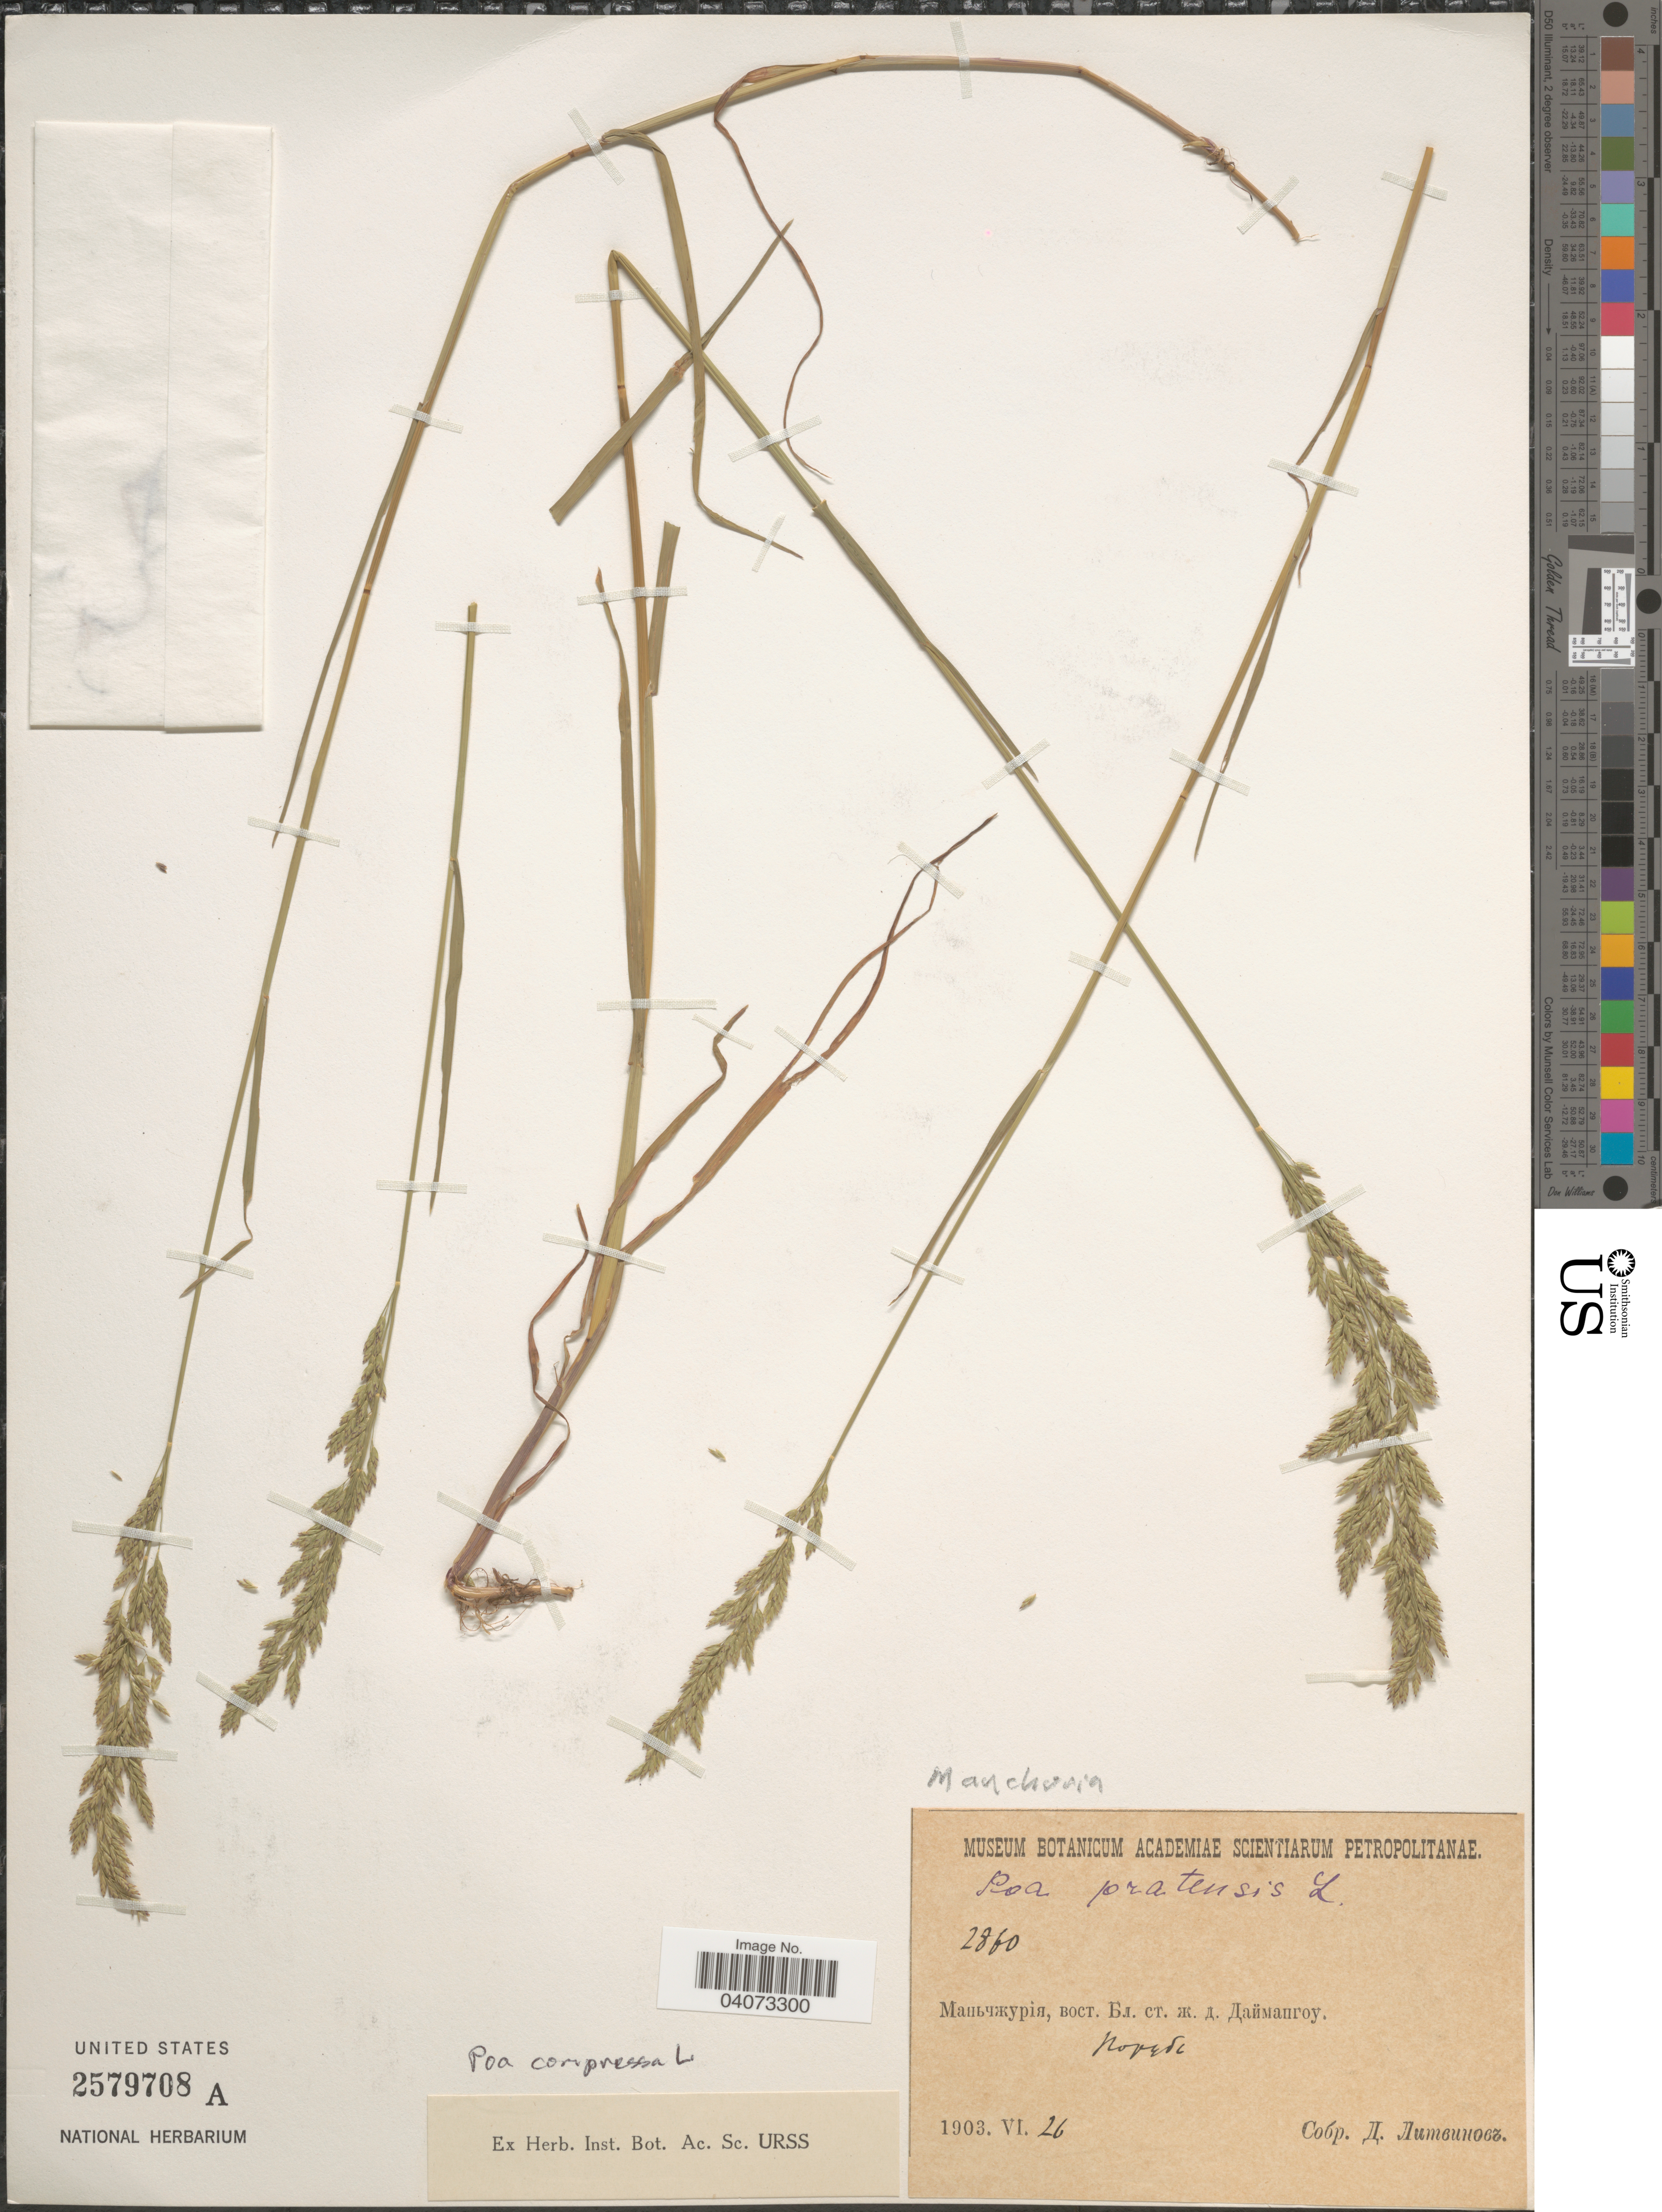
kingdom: Plantae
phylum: Tracheophyta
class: Liliopsida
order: Poales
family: Poaceae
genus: Poa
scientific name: Poa compressa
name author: L.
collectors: D. Litvinov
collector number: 2860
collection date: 1903-06-26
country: China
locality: Manchuria. Near railroad station Daimapgou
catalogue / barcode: US 2579708A